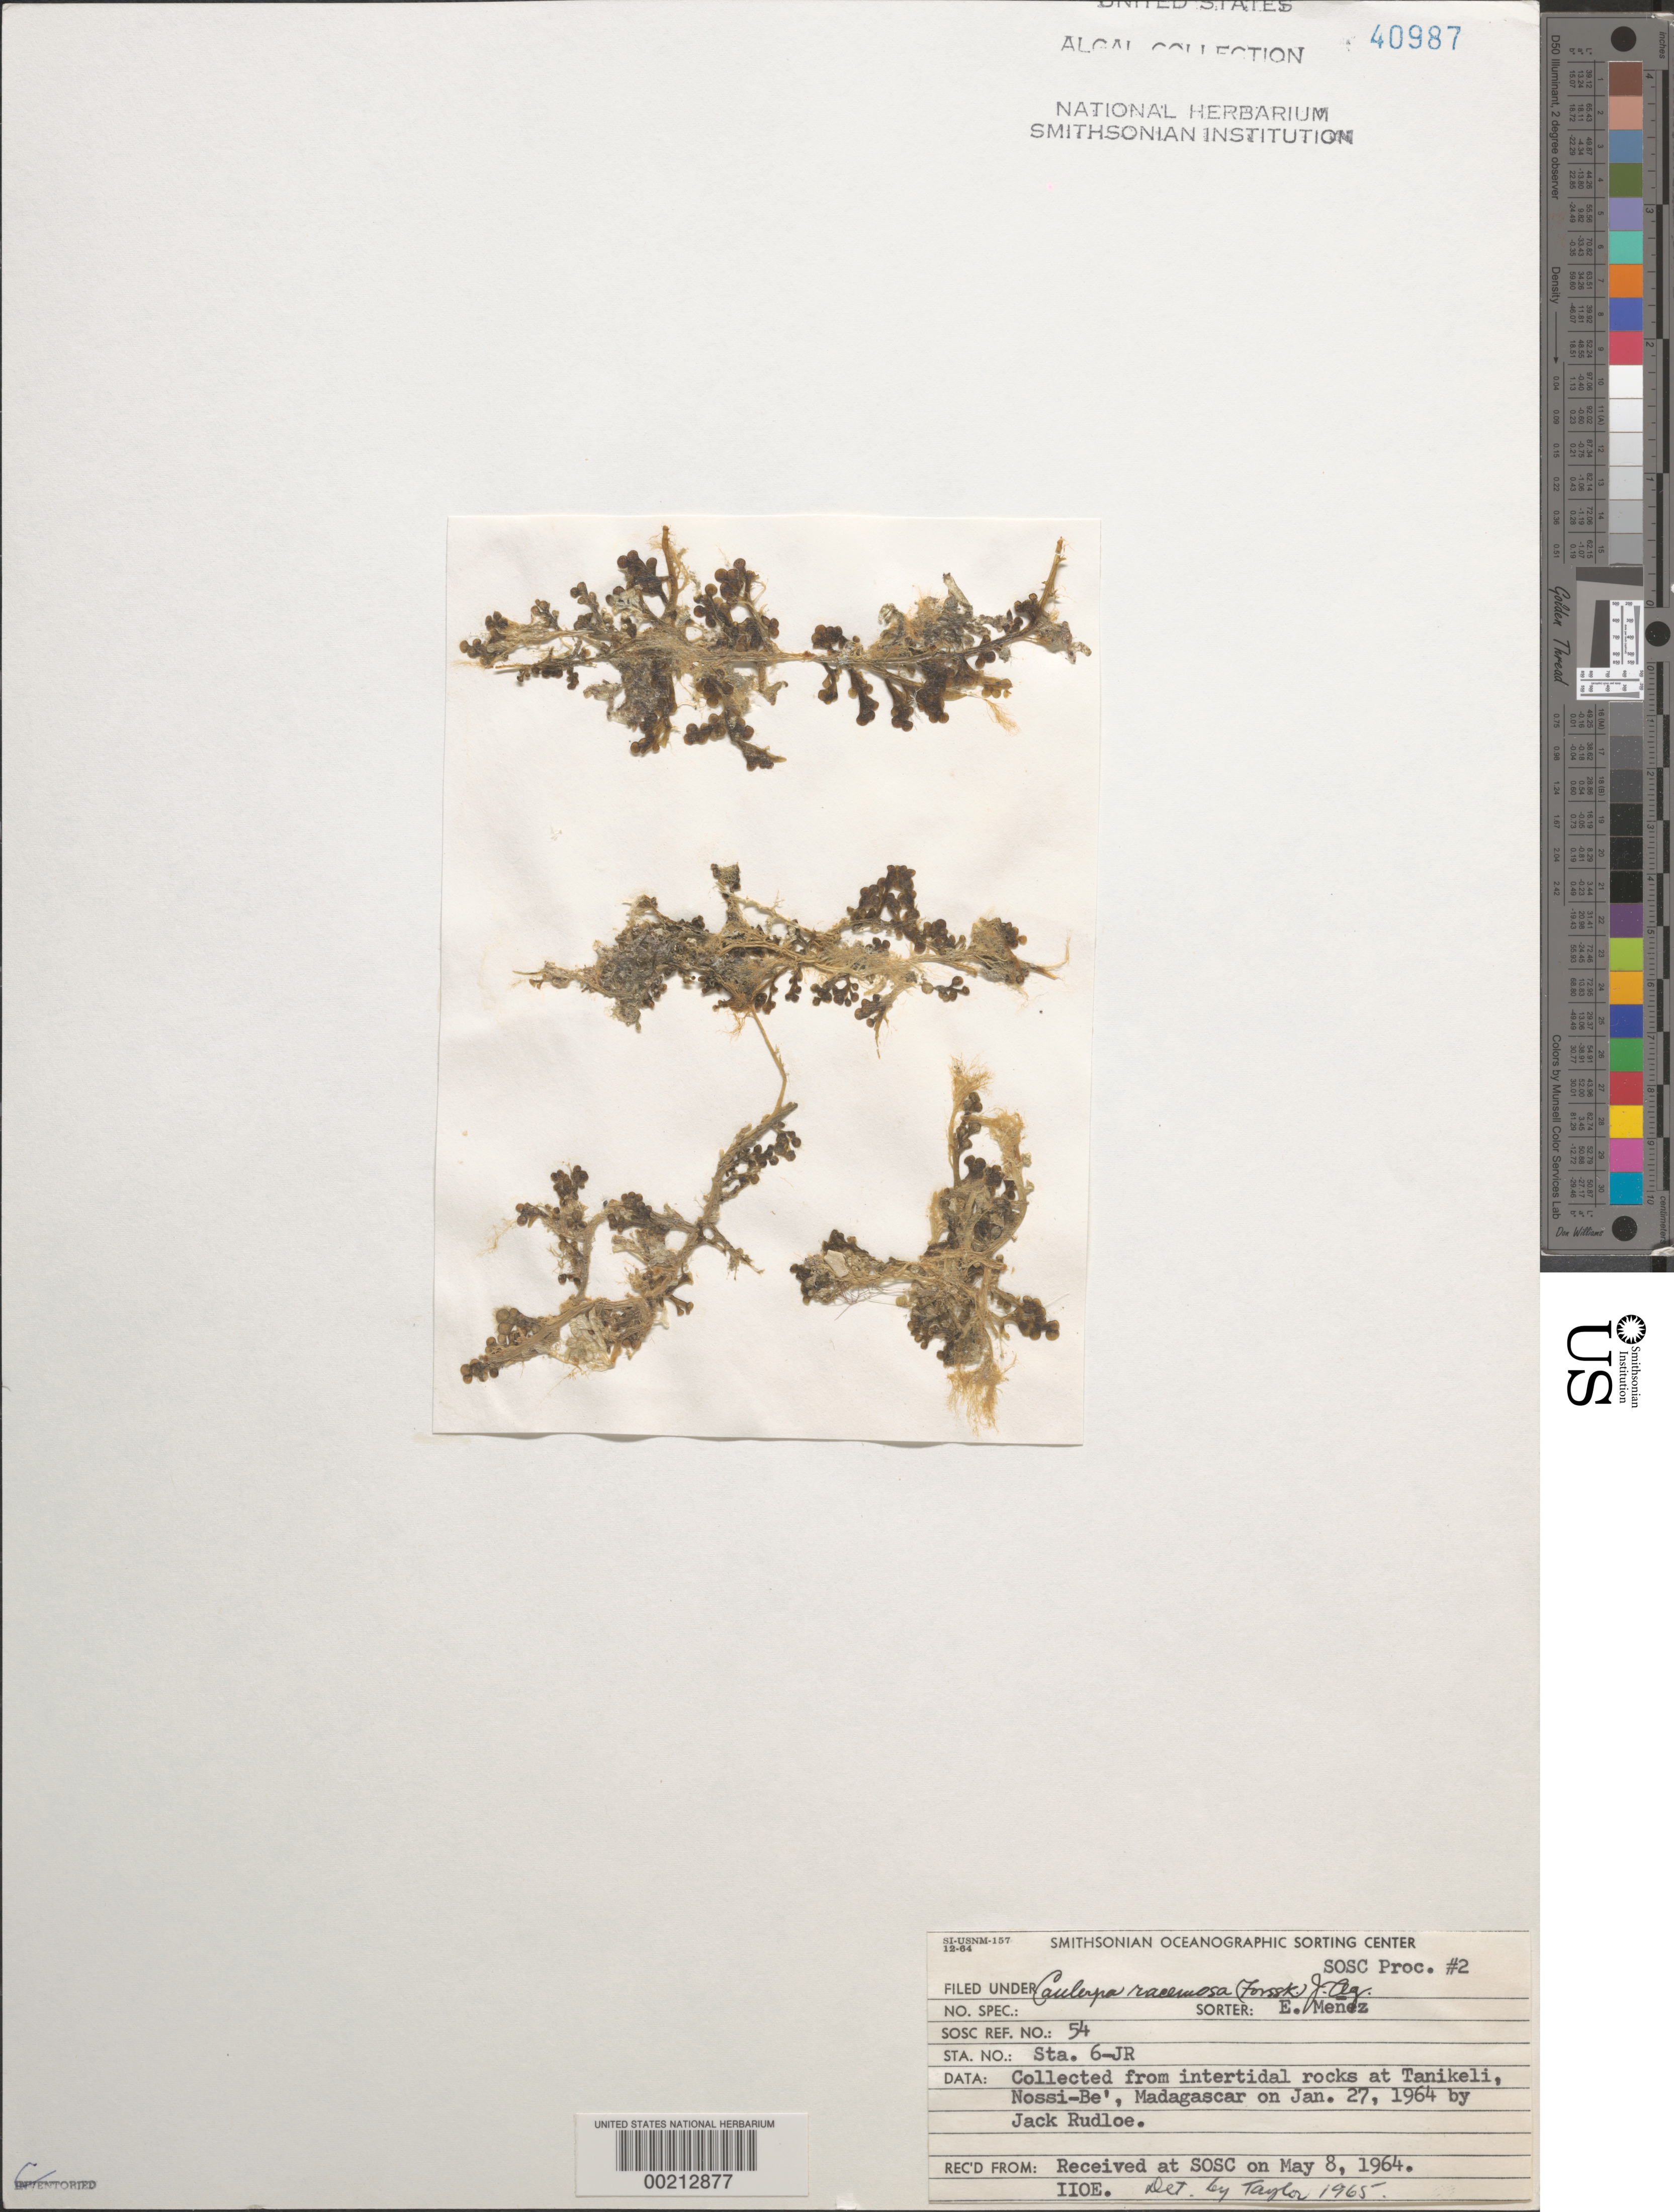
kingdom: Plantae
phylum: Chlorophyta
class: Ulvophyceae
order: Bryopsidales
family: Caulerpaceae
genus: Caulerpa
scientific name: Caulerpa racemosa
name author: (Forssk.) J. Agardh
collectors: J. Rudloe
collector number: Station 6-jr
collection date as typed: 27 Jan 1964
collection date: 1964-01-27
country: Madagascar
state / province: Diana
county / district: Nosy Be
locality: Tanikeli, nosy-be (nossi-be)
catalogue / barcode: US 40987